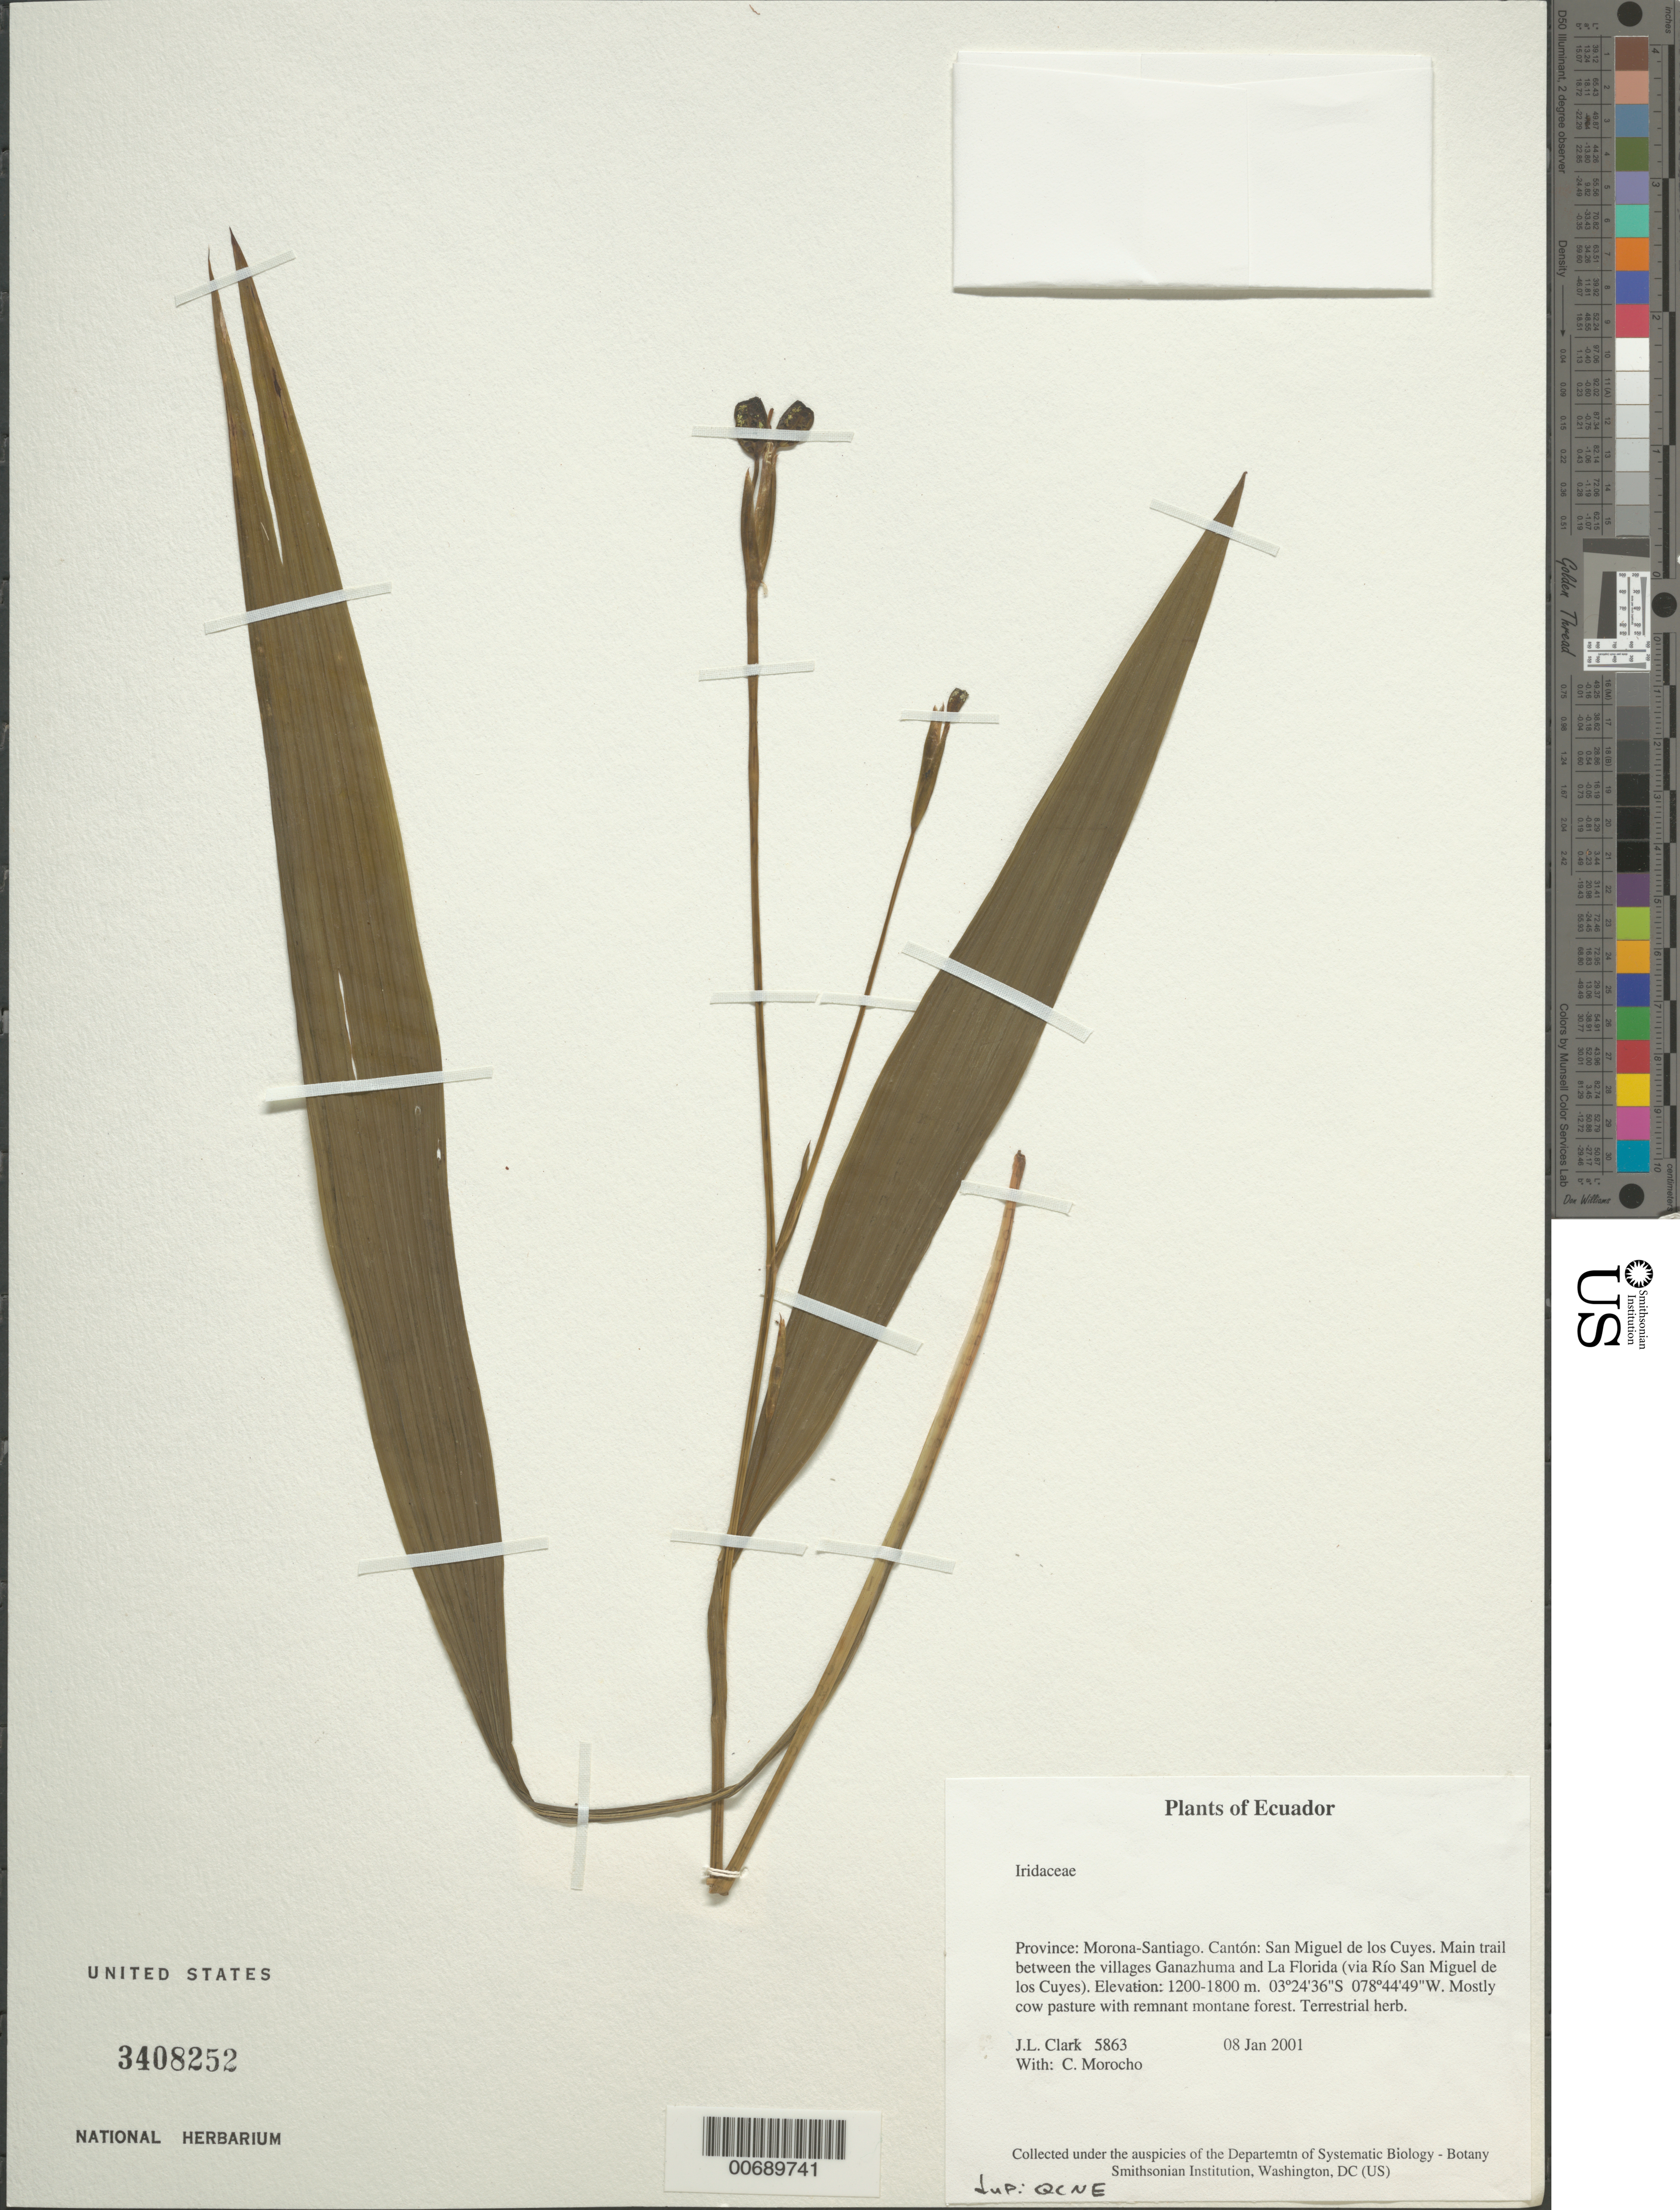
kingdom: Plantae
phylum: Tracheophyta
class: Liliopsida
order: Asparagales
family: Iridaceae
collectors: J. L. Clark & C. Morocho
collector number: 5863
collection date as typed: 08 Jan 2001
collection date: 2001-01-08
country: Ecuador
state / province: Morona-Santiago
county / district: San Miguel de los Cuyes ?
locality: Main Trail between the Villages Ganazhuma and La Florida (via Río Sal Miguel de los Cuyes). [Sal Miguel de Cuyes is listed as a city not a Canton of Morona-Santiago.]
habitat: Mostly cow pasture with remnant montane forest.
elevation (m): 1200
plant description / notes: QCNE, US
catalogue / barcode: US 3408252